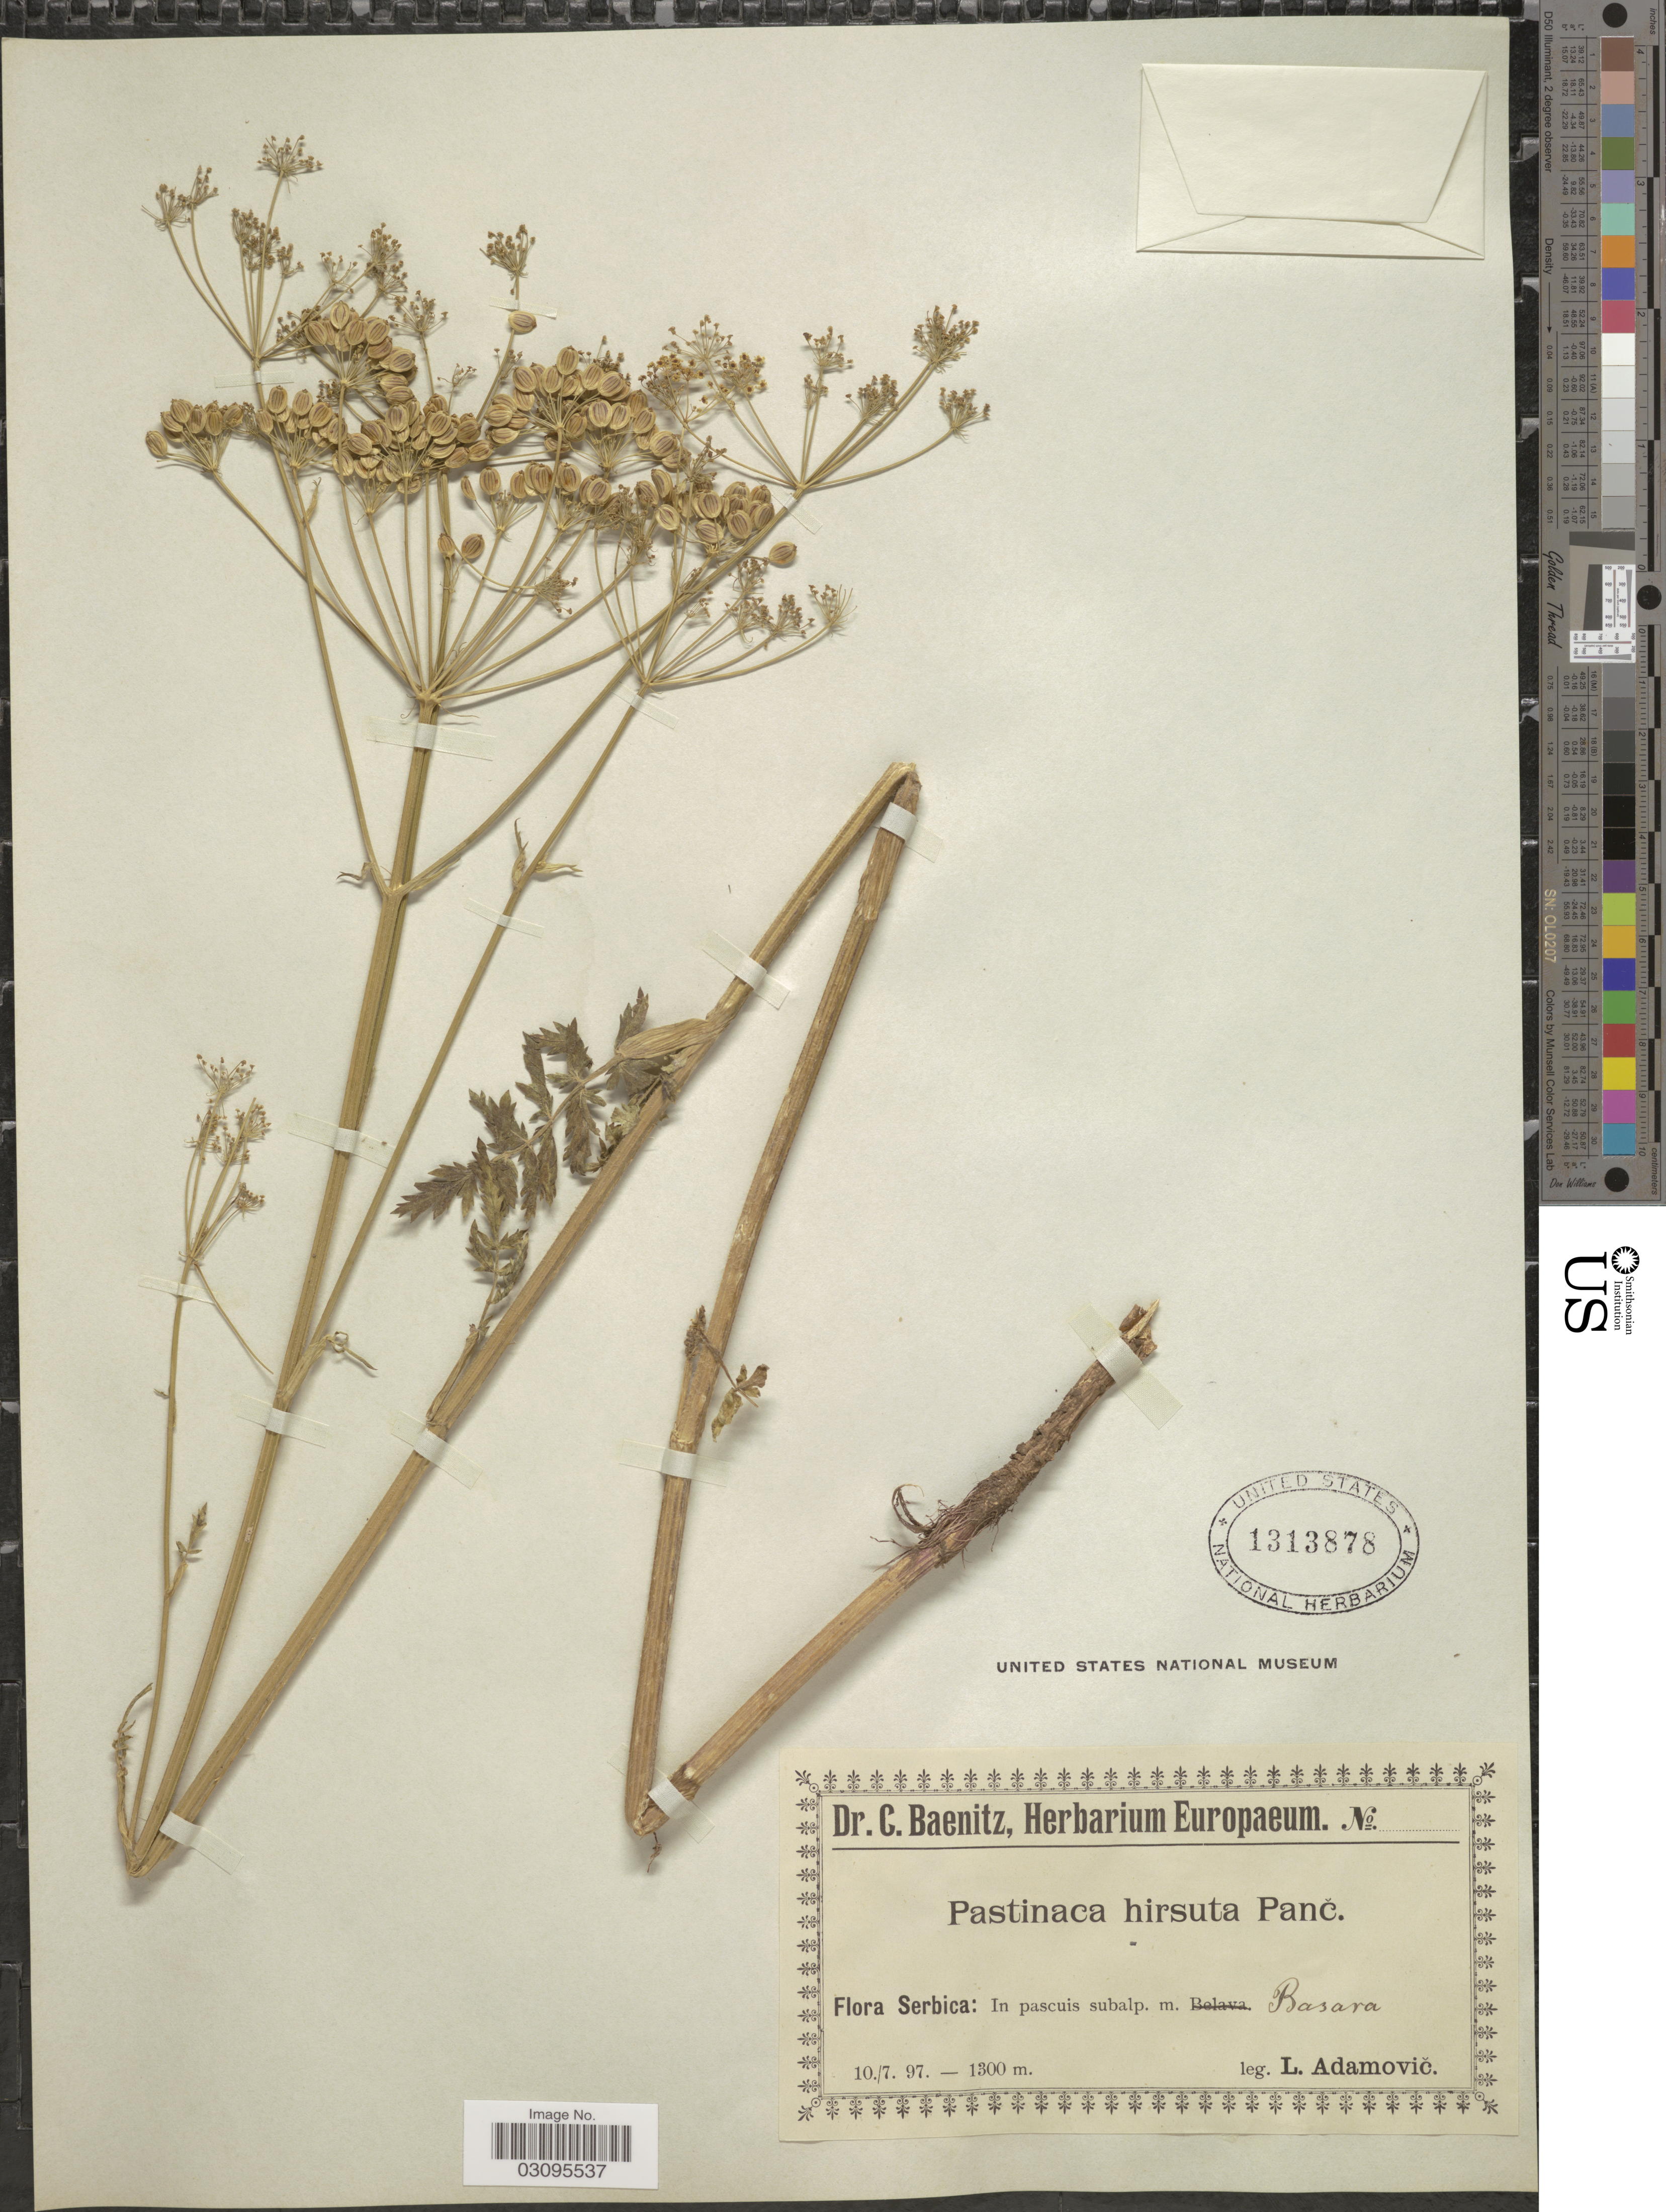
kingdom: Plantae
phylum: Tracheophyta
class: Magnoliopsida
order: Apiales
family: Apiaceae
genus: Pastinaca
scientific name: Pastinaca hirsuta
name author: Pančić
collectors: L. Adamović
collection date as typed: Transcribed d/m/y: 10/7/97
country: Serbia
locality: Serbica: In pascuis subalp. m. Basara.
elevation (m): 1300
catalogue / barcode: US 1313878